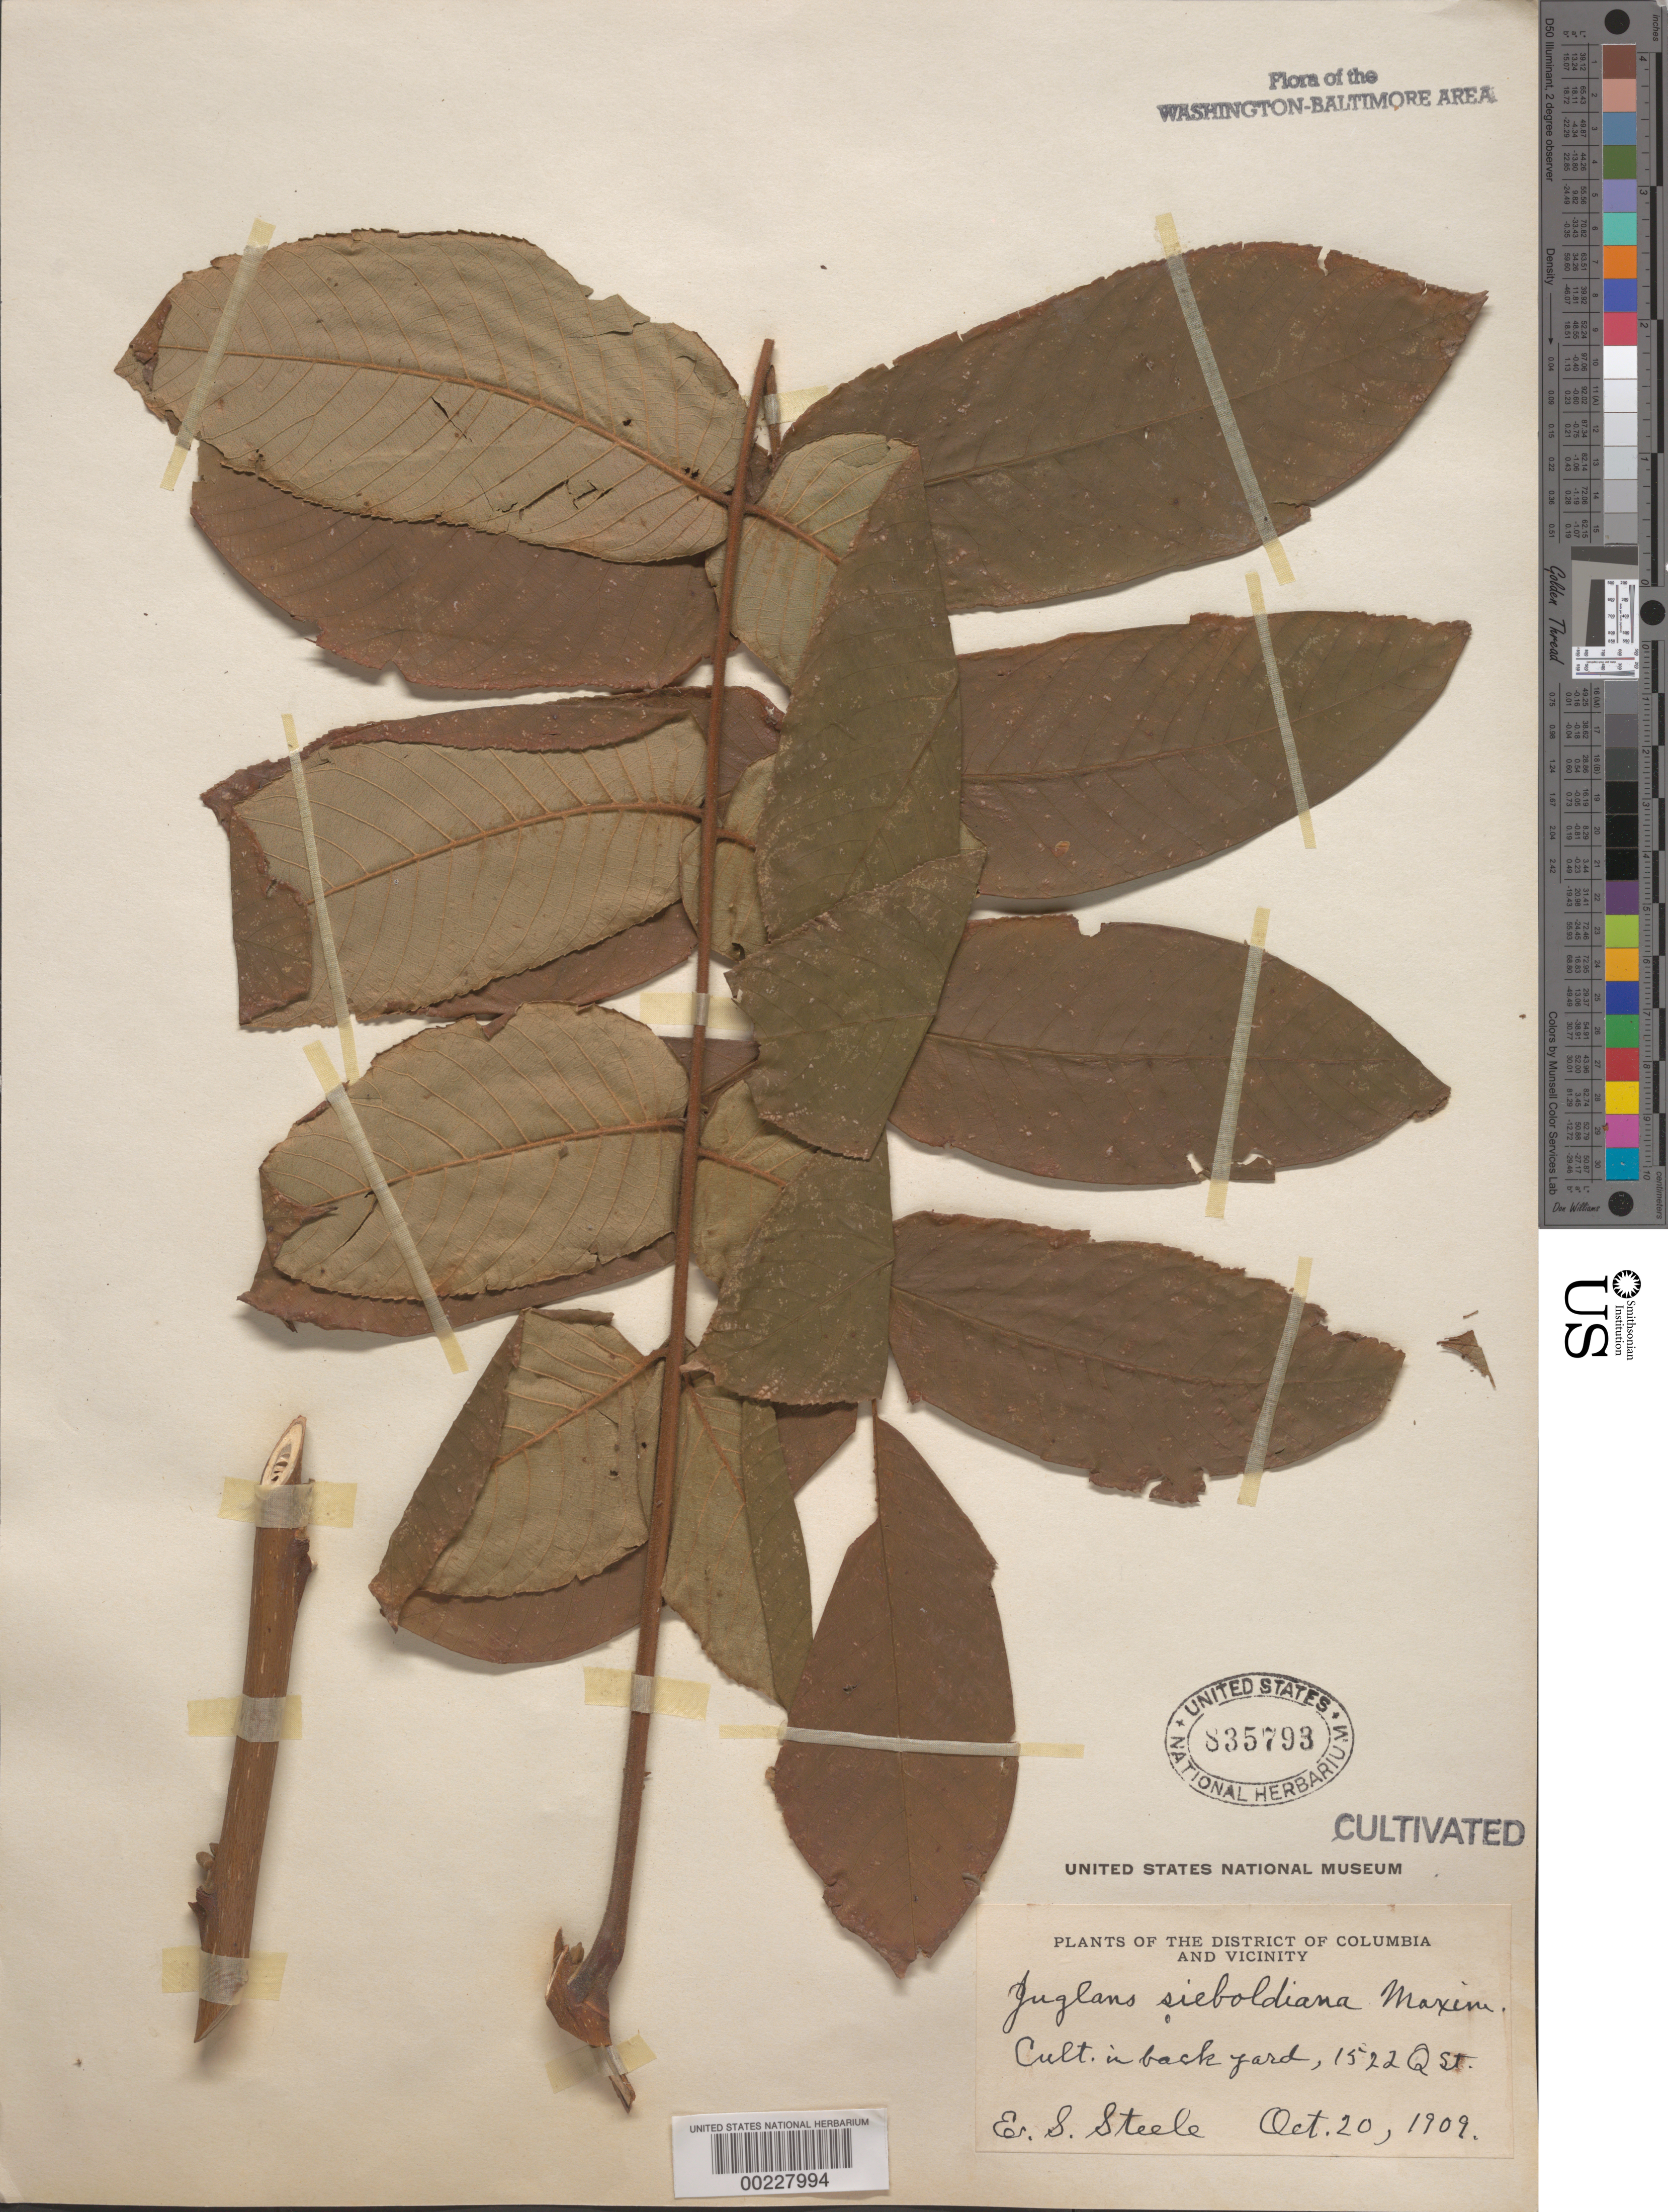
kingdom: Plantae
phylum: Tracheophyta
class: Magnoliopsida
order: Fagales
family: Juglandaceae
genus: Juglans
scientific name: Juglans sieboldiana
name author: Maxim.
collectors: E. Steele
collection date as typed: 20 Oct 1909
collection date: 1909-10-20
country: United States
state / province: District of Columbia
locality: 1522 Q St, in back yard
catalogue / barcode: US 835793